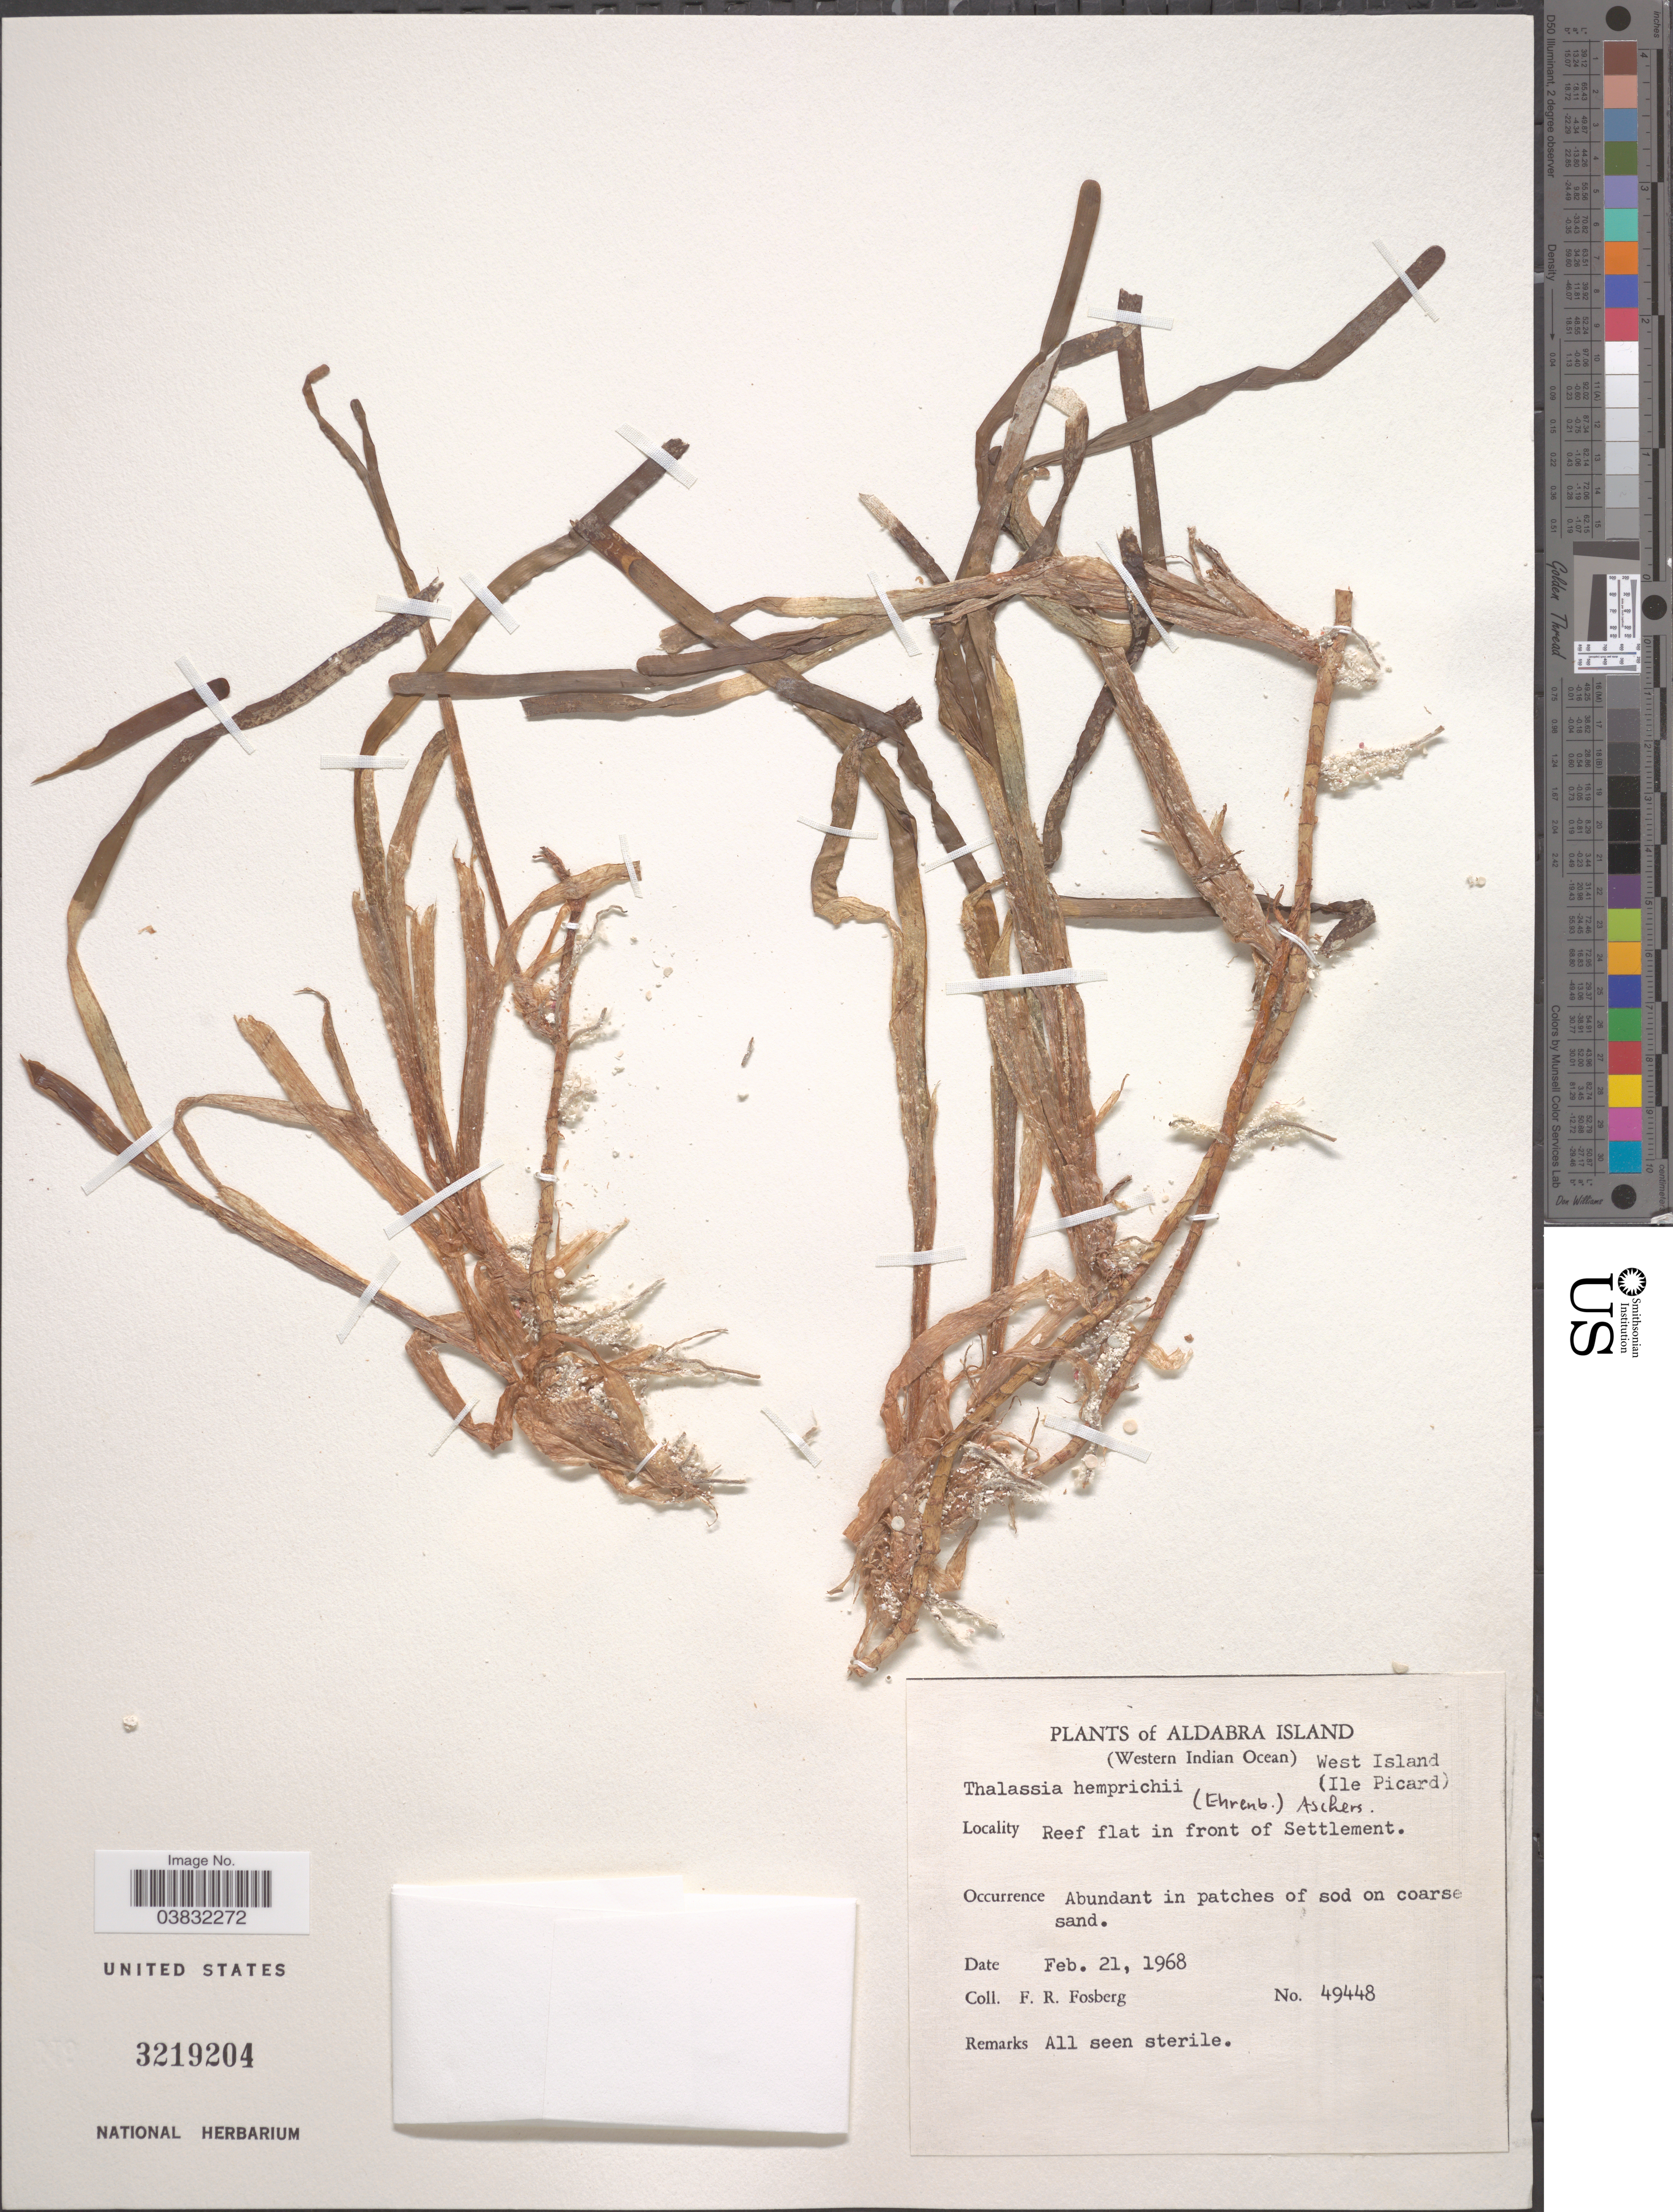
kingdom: Plantae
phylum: Tracheophyta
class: Liliopsida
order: Alismatales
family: Hydrocharitaceae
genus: Thalassia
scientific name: Thalassia hemprichii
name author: Asch.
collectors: F. R. Fosberg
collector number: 49448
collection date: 1968-02-21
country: Seychelles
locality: Aldabra Island (Western Indian Ocean) West Island (Ile Picard). Reef flat in front of Settlement.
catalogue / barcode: US 3219204